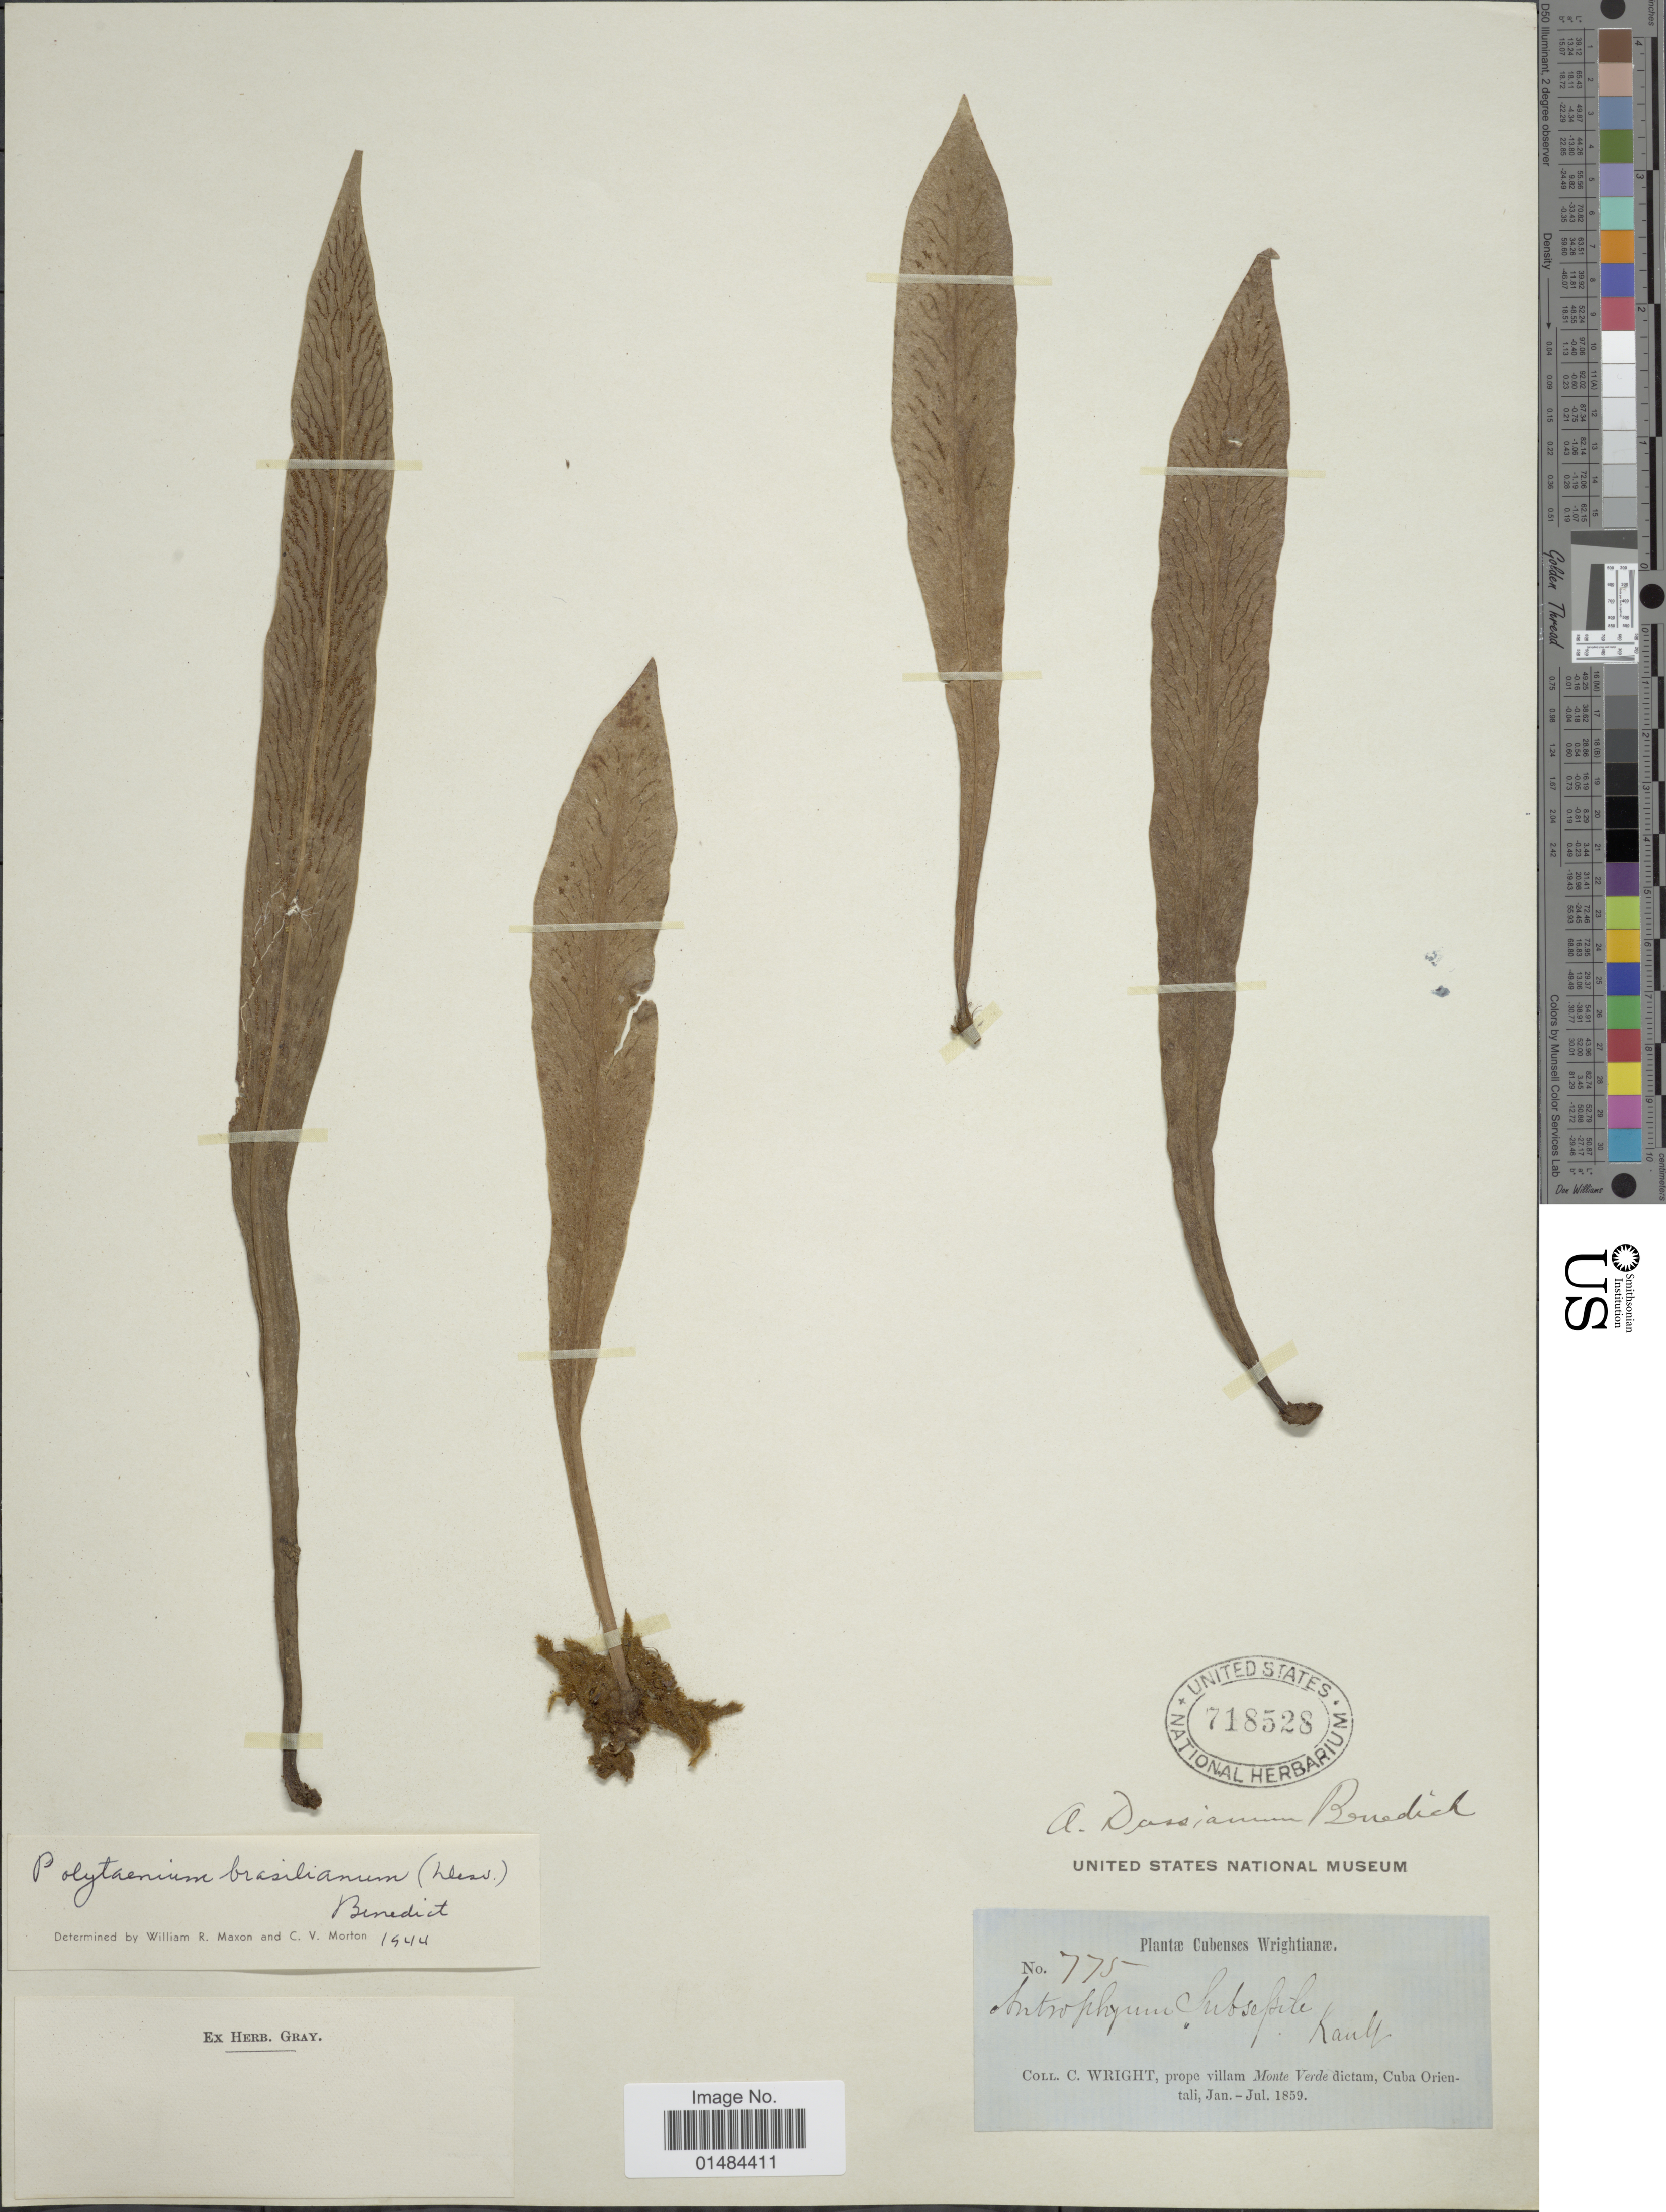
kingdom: Plantae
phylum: Tracheophyta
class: Polypodiopsida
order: Polypodiales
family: Pteridaceae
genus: Polytaenium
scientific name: Polytaenium cajenense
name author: (Desv.) Benedict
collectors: C. Wright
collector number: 775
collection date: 1859-01/1859-07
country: Cuba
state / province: Oriente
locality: Cuba, Prope villam Monte Verde dictam, Cuba Oreintali.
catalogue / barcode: US 718528